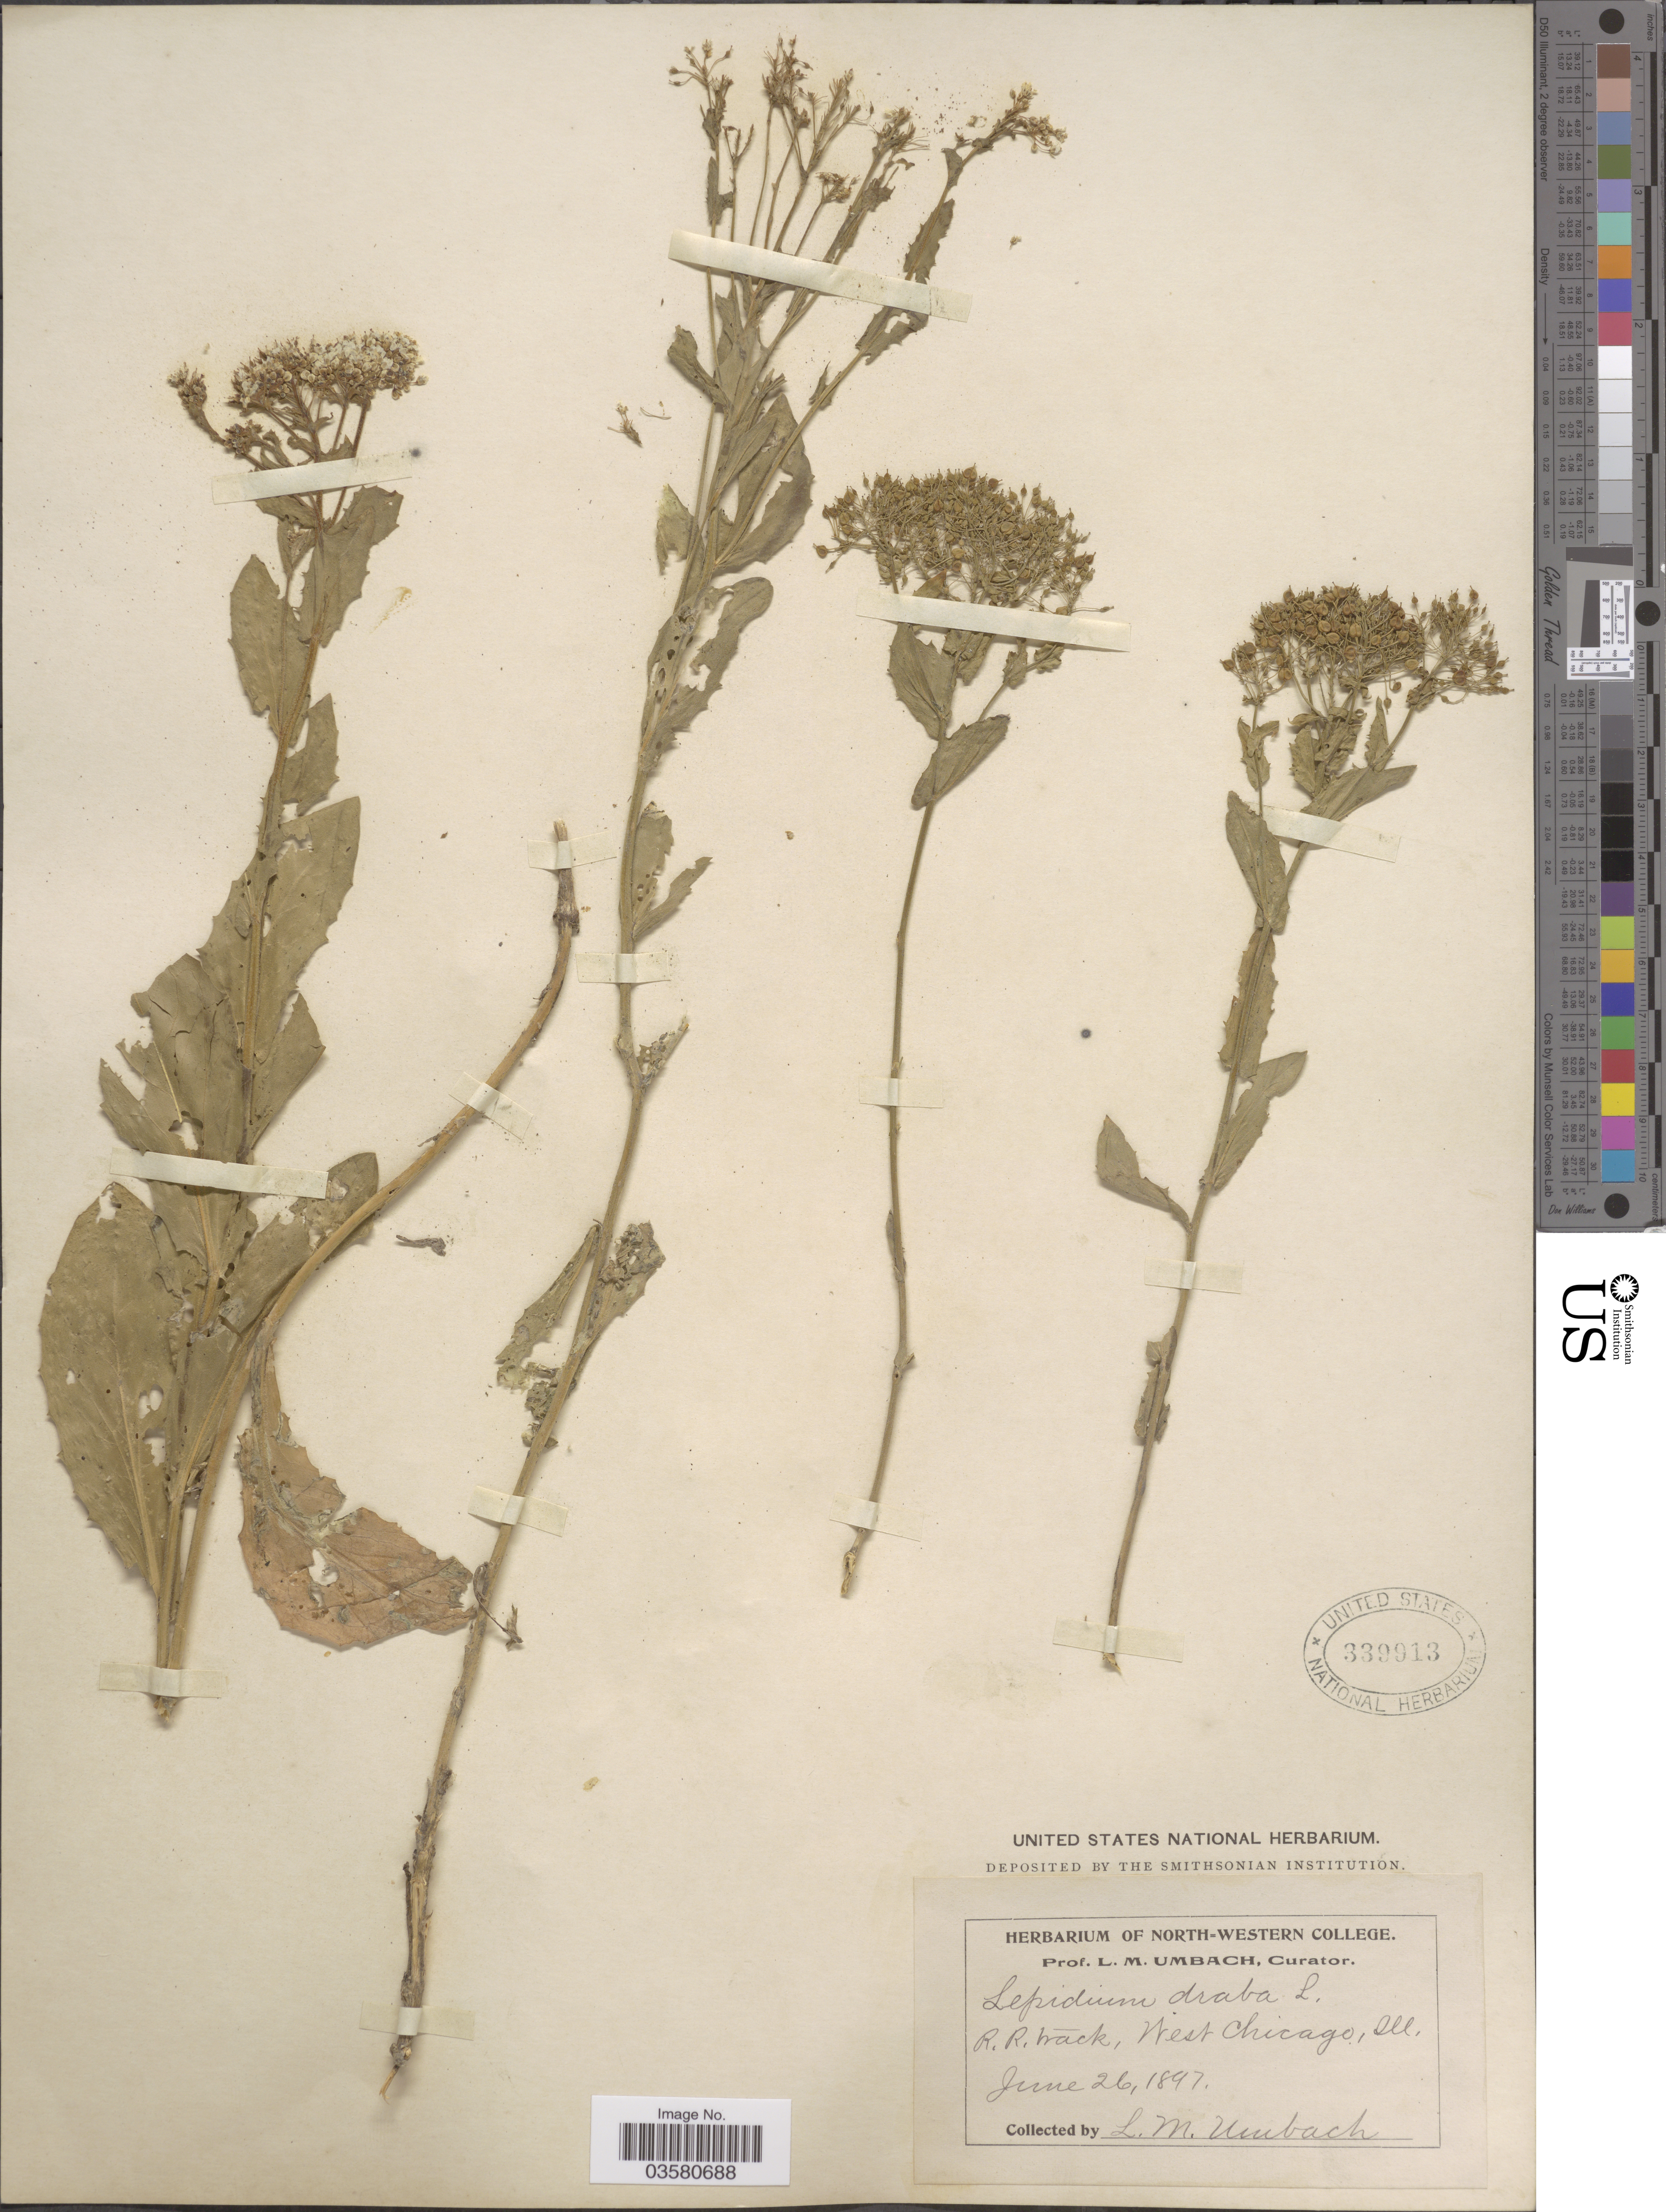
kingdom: Plantae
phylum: Tracheophyta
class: Magnoliopsida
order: Brassicales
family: Brassicaceae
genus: Lepidium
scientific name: Lepidium draba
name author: L.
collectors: L. M. Umbach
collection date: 1897-06-26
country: United States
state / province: Illinois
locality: R. R. track, West Chicago.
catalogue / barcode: US 339913